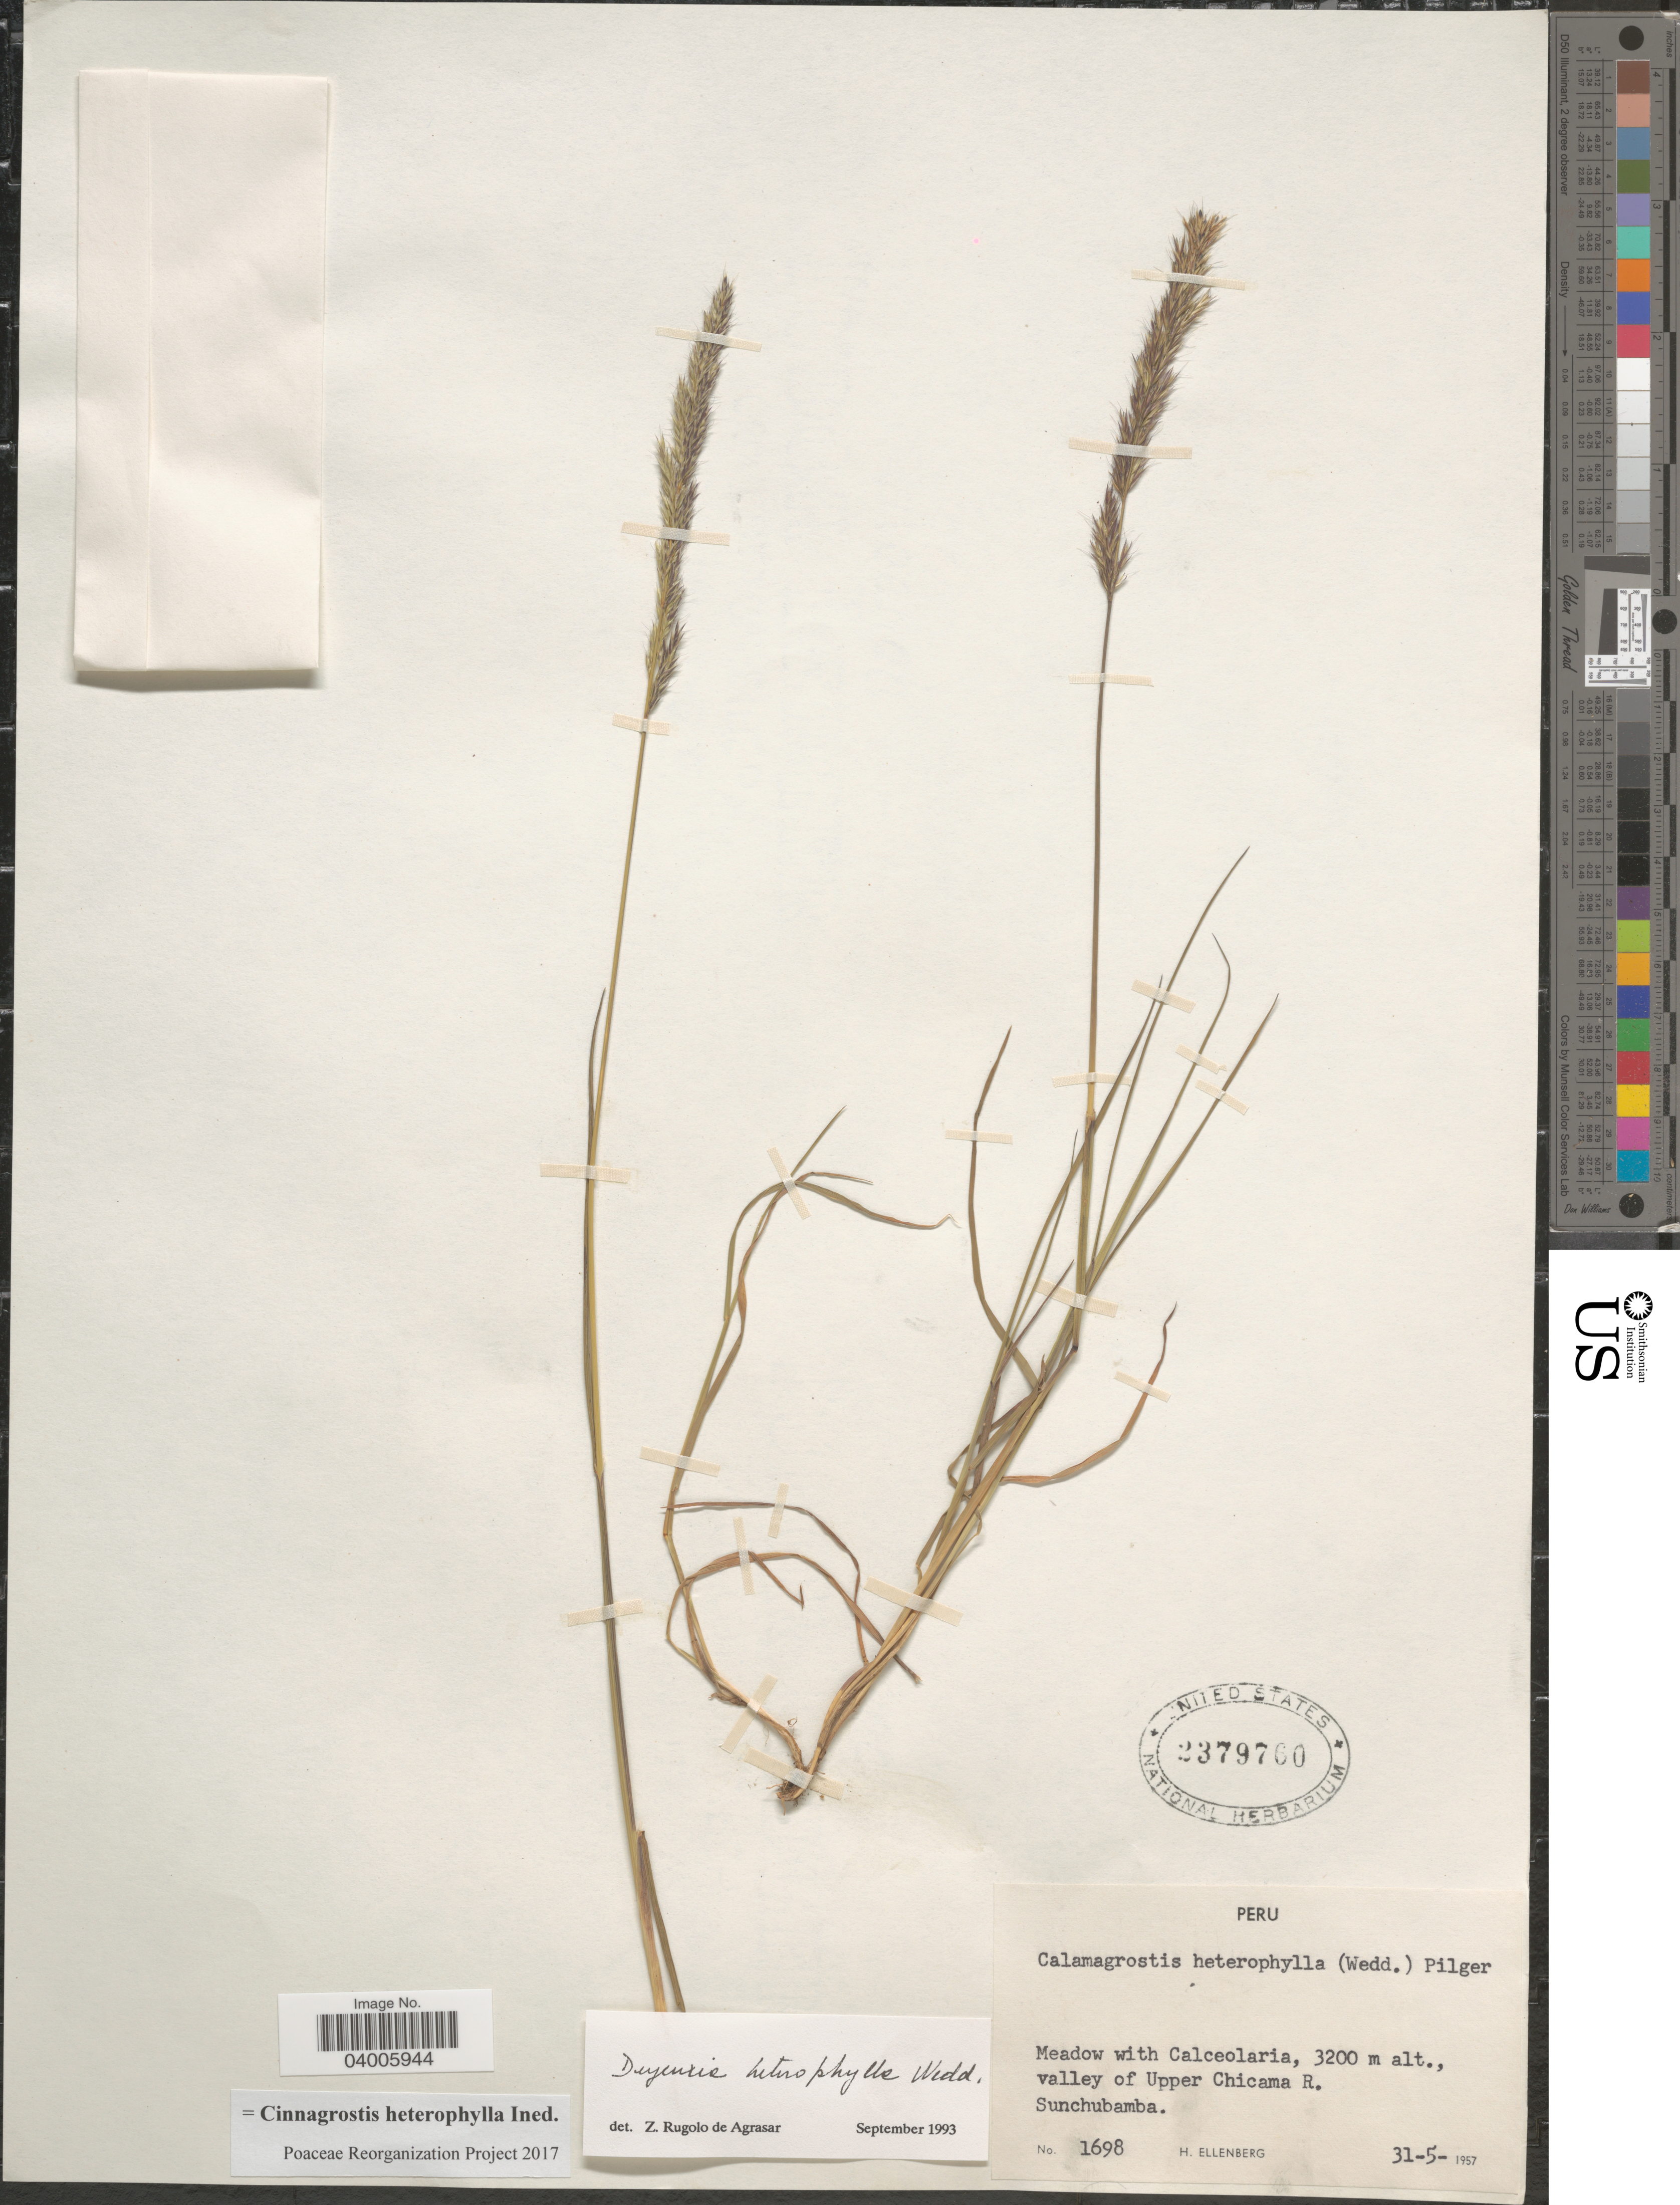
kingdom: Plantae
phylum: Tracheophyta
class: Liliopsida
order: Poales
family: Poaceae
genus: Cinnagrostis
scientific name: Cinnagrostis heterophylla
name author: (Wedd.) P.M. Peterson et al.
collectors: H. Ellenberg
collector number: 1698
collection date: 1957-05-31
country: Peru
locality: Valley of Upper Chicama R. Sunchubamba.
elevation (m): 3200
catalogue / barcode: US 2379760